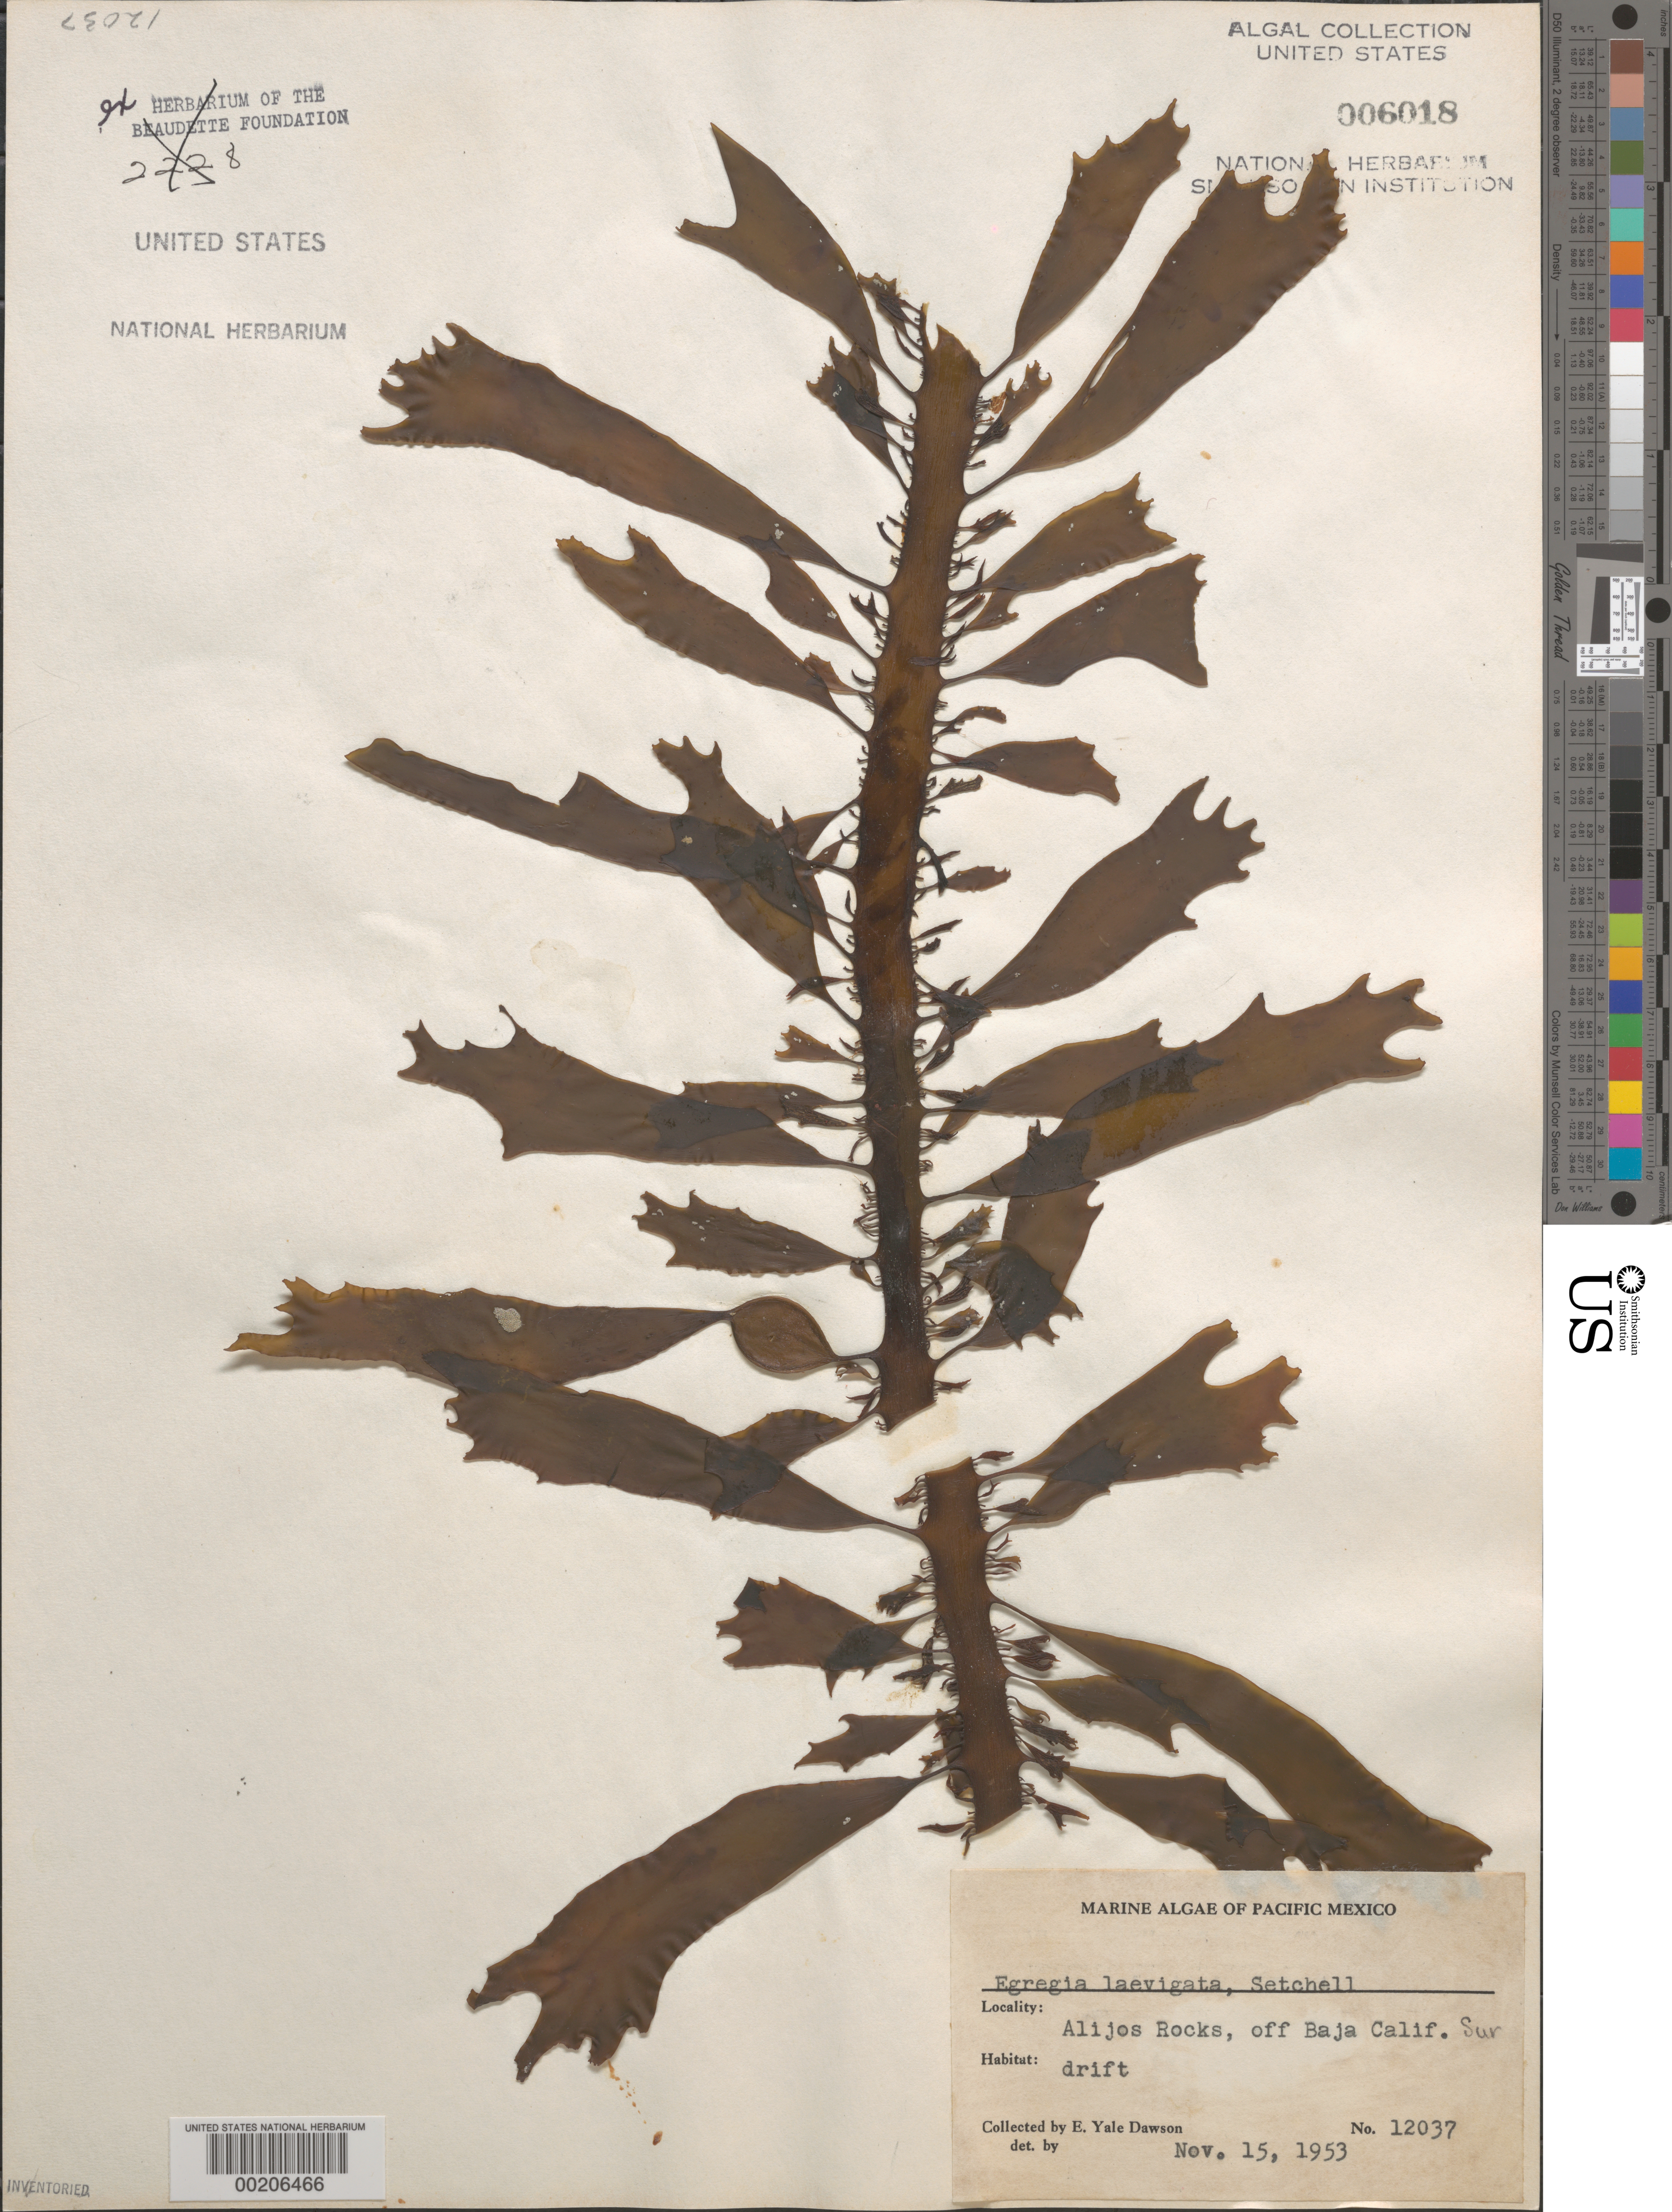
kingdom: Chromista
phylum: Ochrophyta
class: Phaeophyceae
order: Laminariales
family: Lessoniaceae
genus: Egregia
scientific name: Egregia menziesii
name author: (Turner) Aresch.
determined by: Algae name updating Project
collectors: E. Y. Dawson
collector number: EYD 12037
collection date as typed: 15 Nov 1953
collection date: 1953-11-15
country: Mexico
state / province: Baja California Sur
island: Rocas Alijos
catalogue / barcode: US 6018